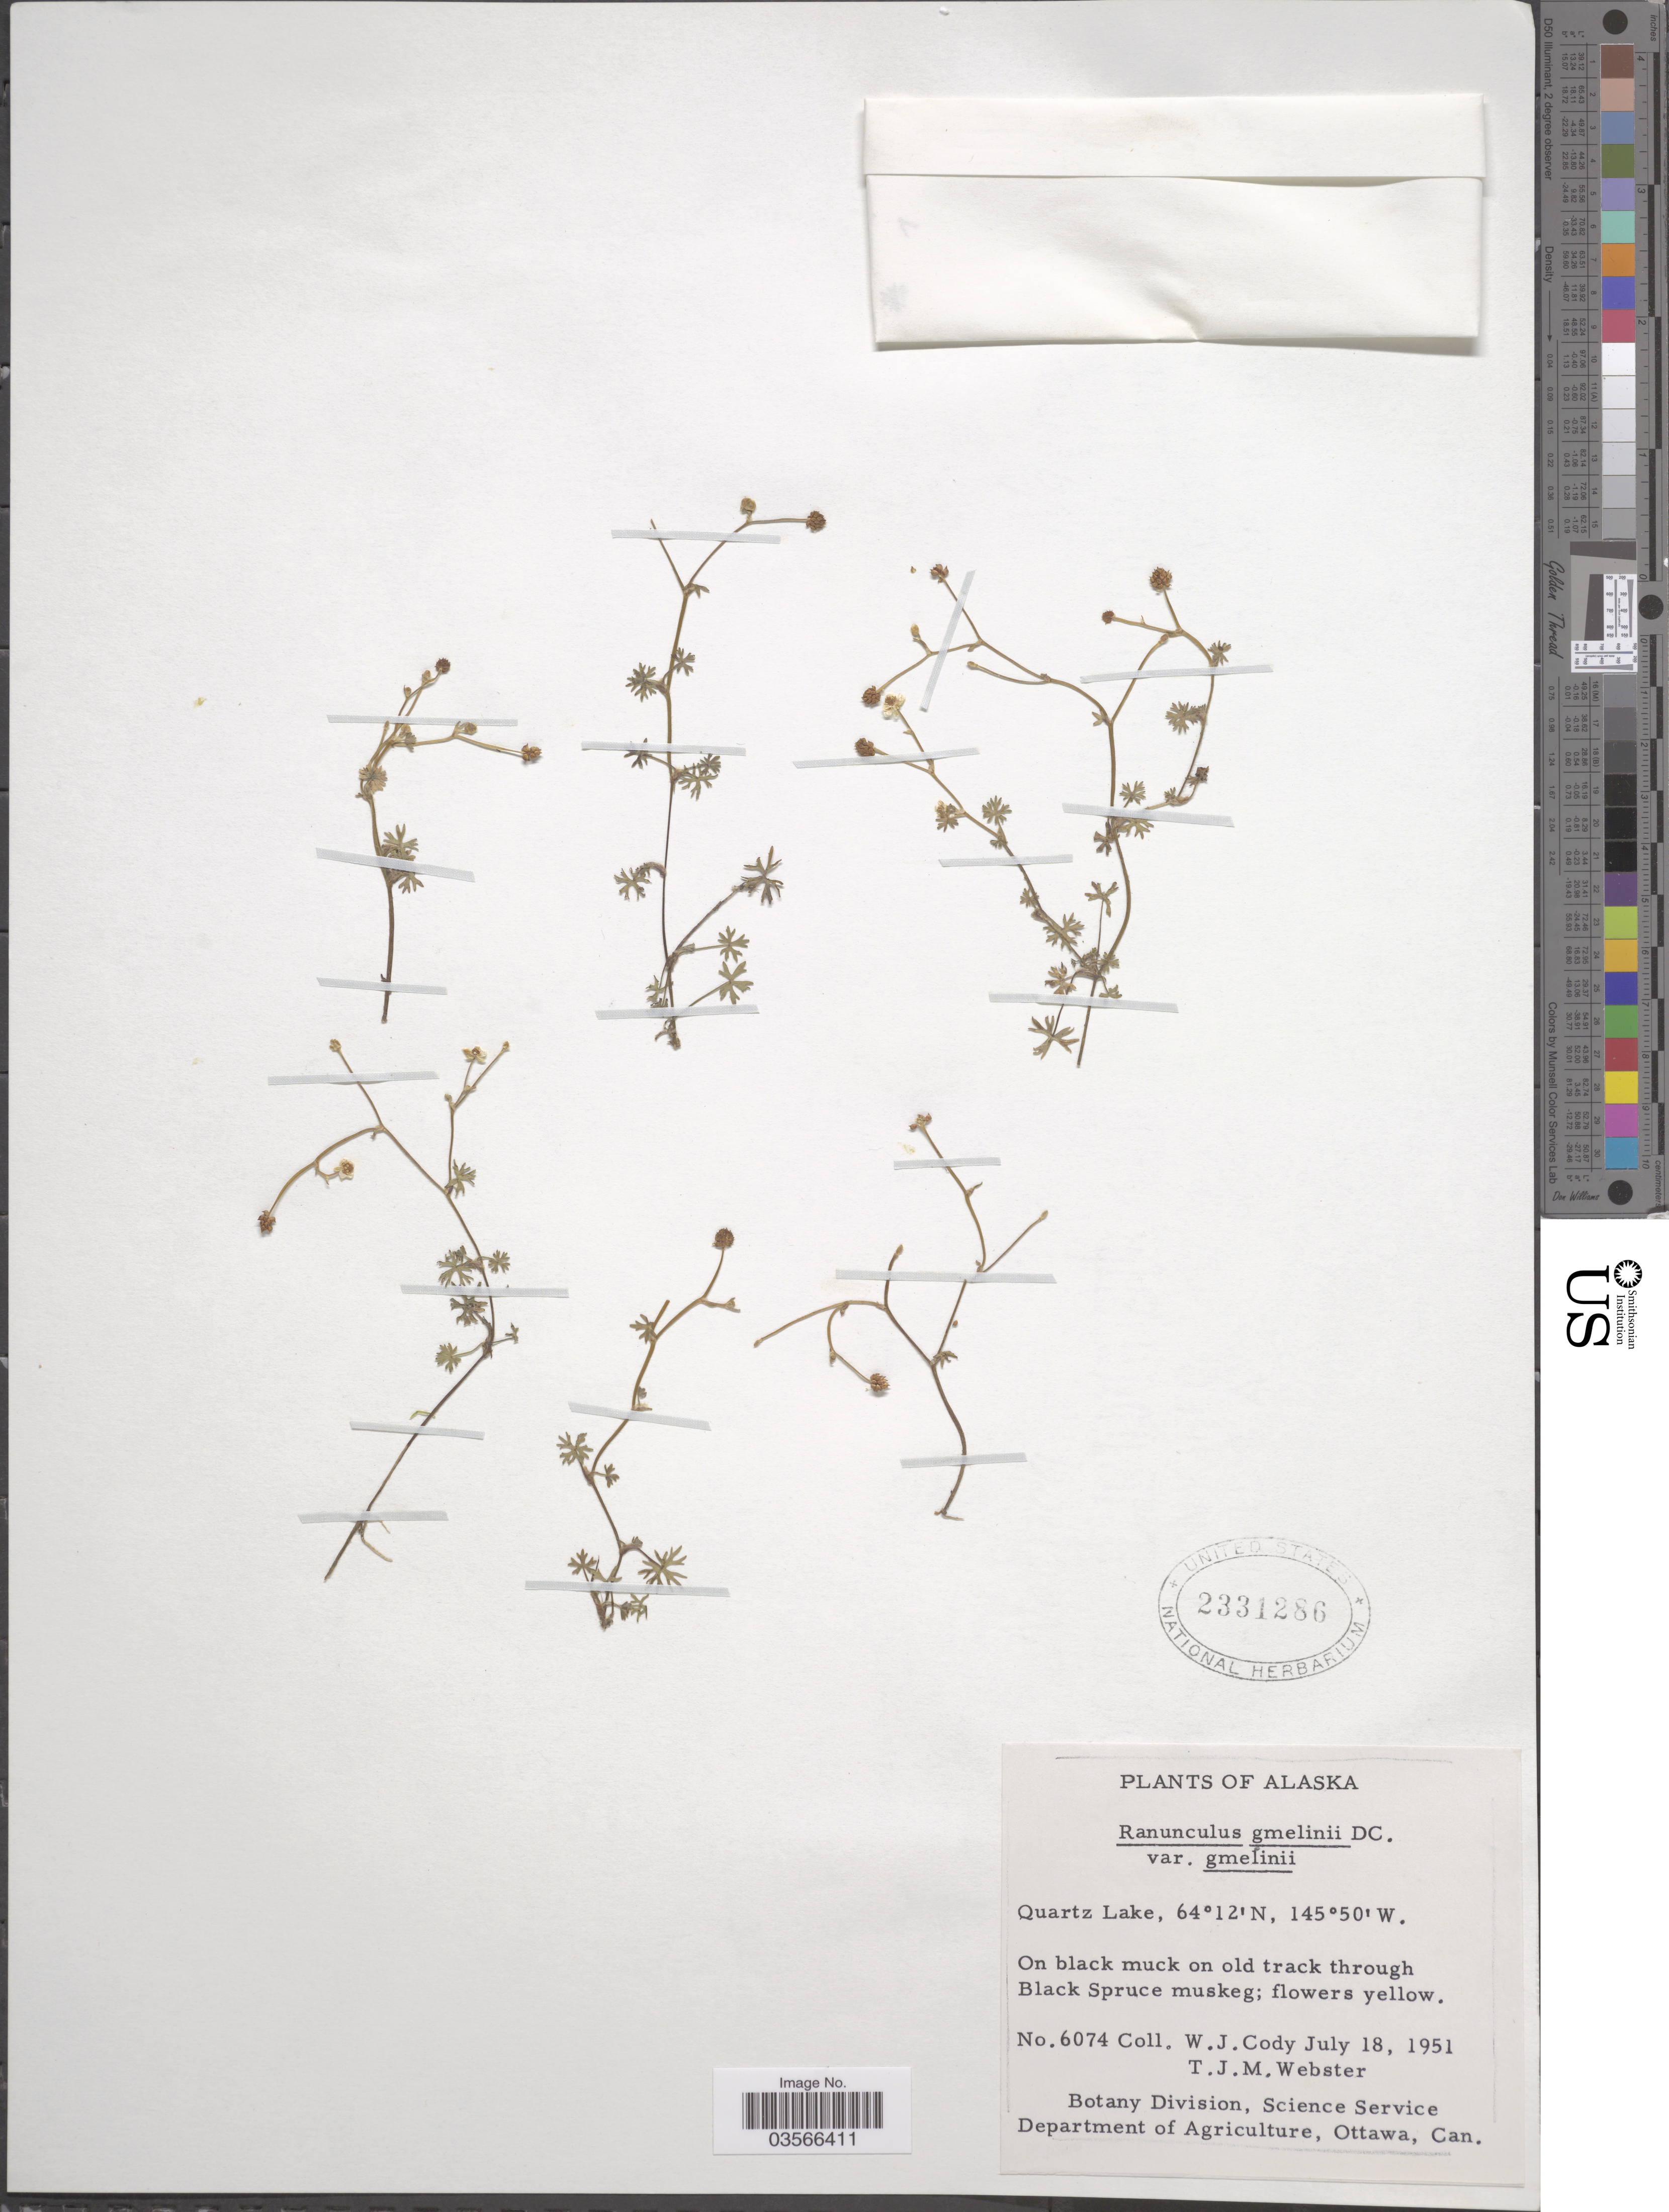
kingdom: Plantae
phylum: Tracheophyta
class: Magnoliopsida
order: Ranunculales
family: Ranunculaceae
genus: Ranunculus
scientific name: Ranunculus gmelinii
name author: DC.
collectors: W. Cody & T. J. Webster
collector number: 6074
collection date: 1951-07-18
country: United States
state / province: Alaska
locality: Quartz Lake.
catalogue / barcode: US 2331286